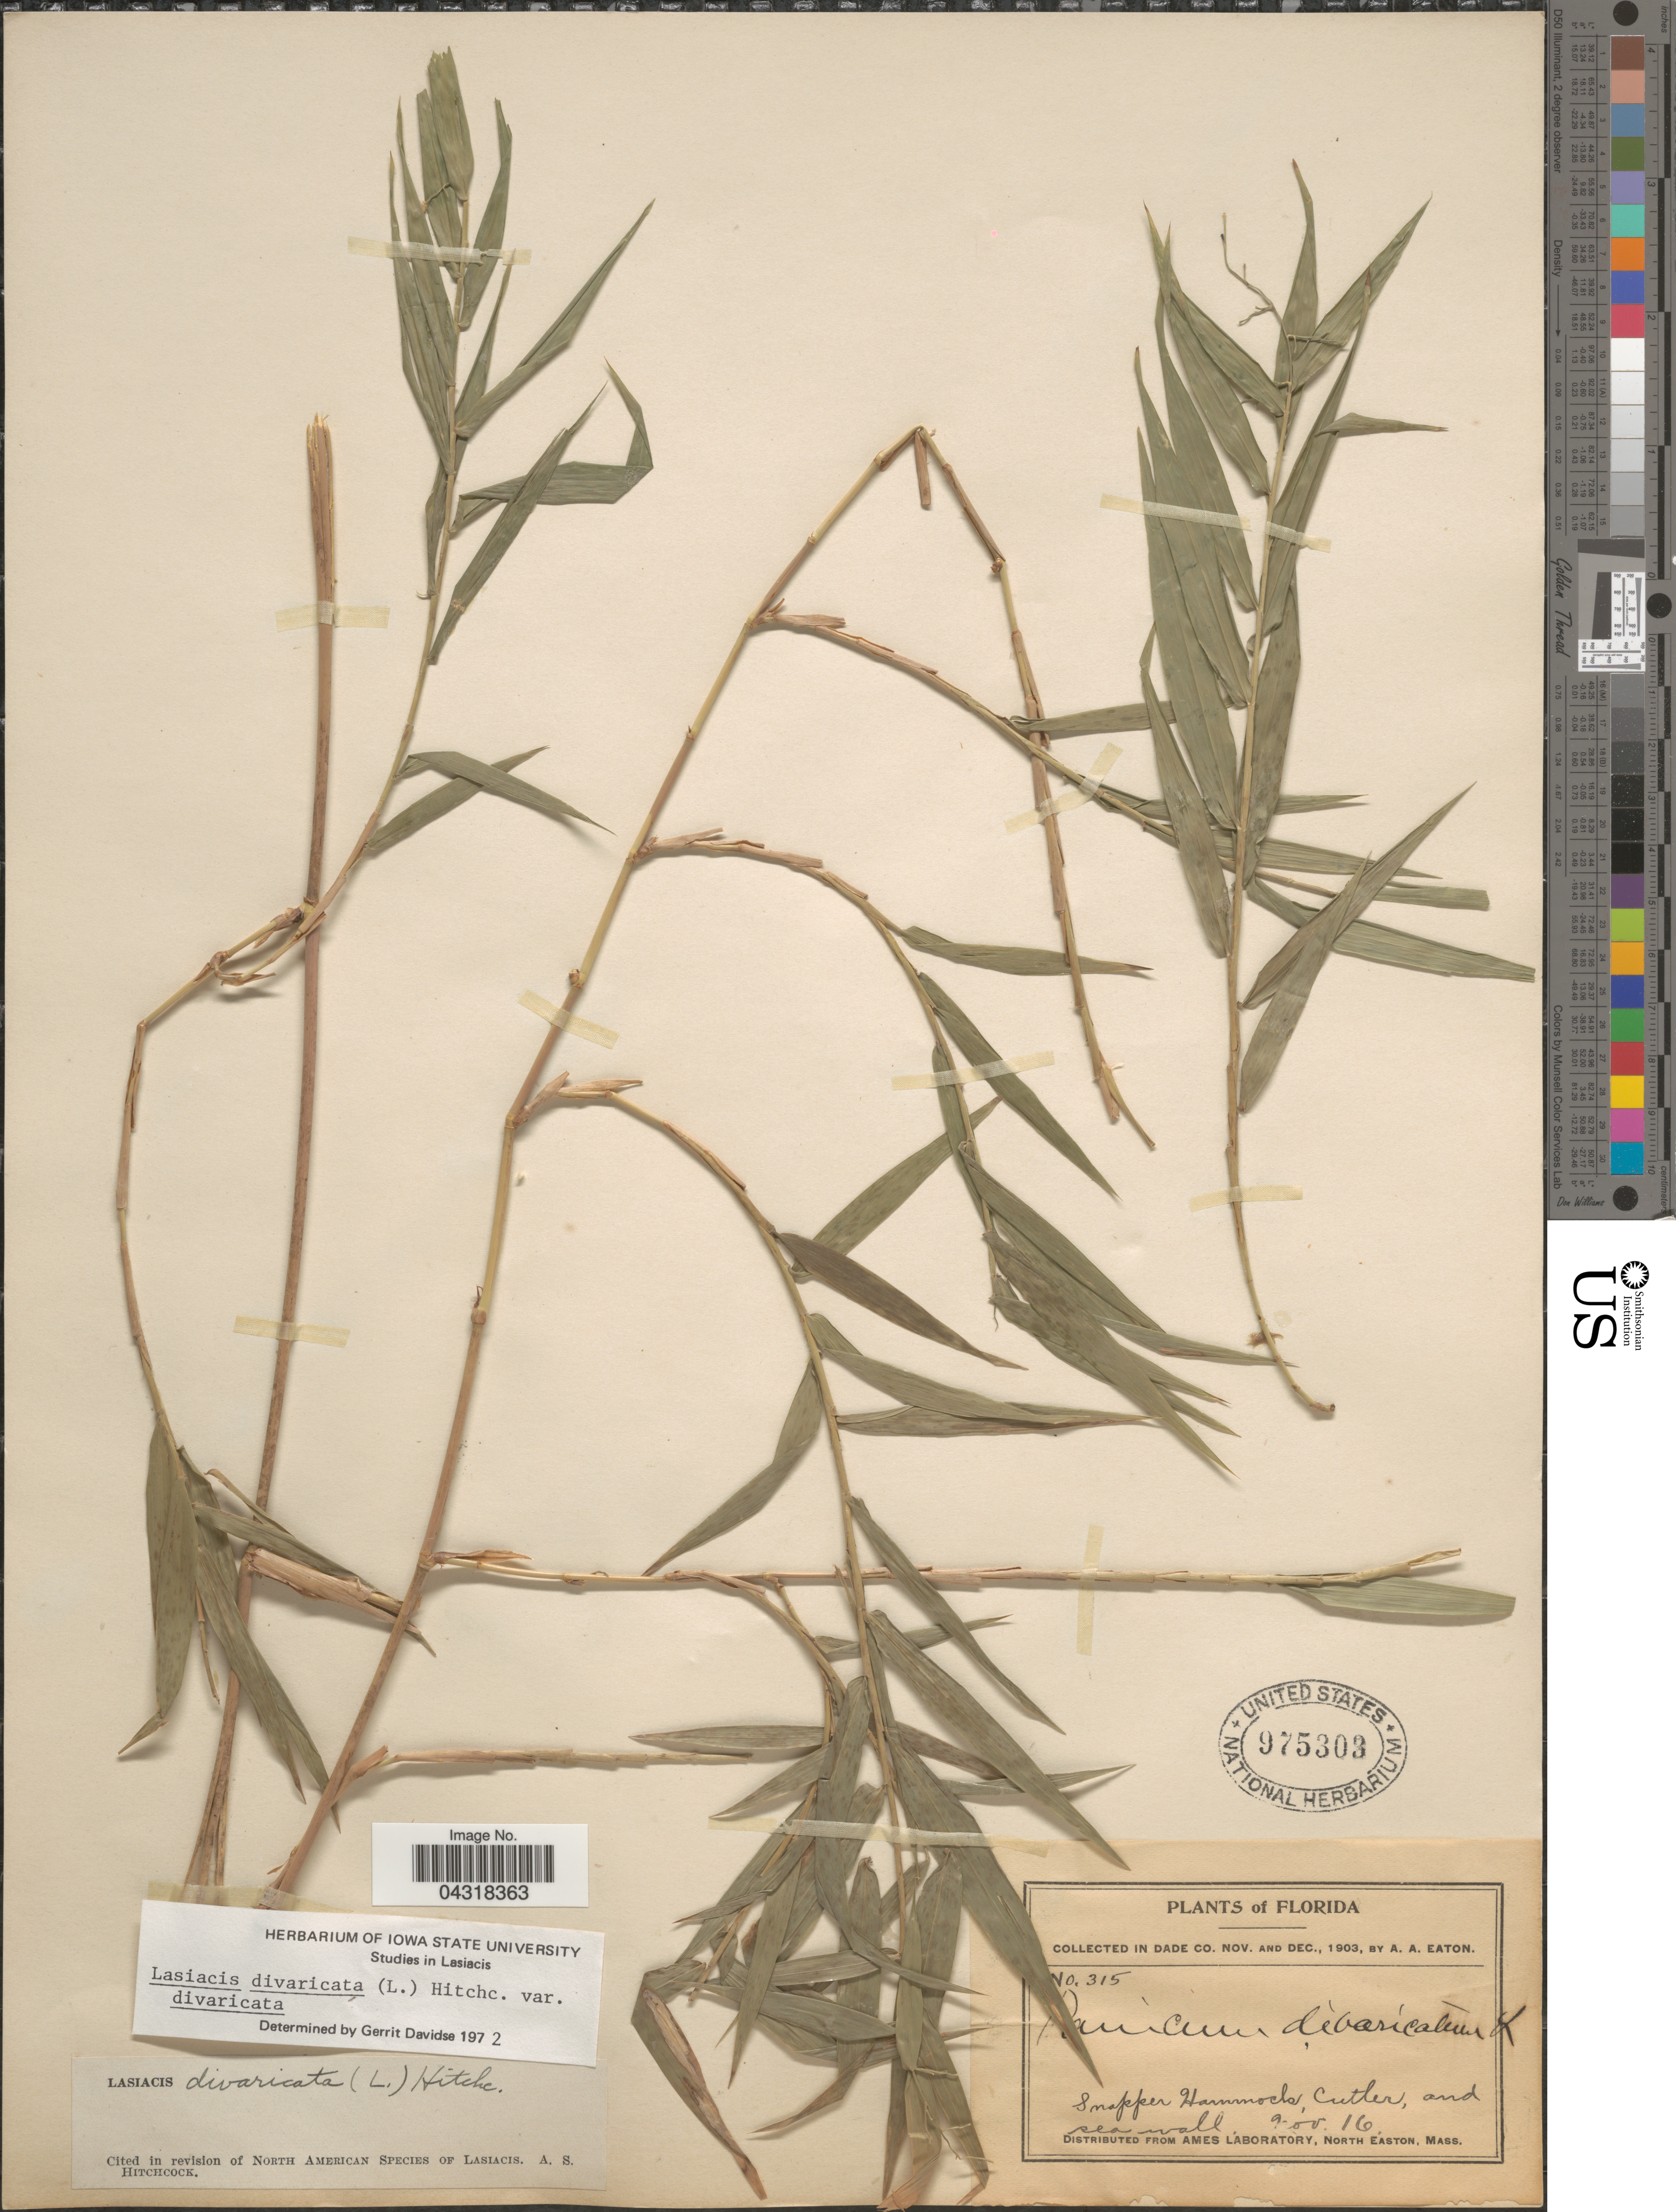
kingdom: Plantae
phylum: Tracheophyta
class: Liliopsida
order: Poales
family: Poaceae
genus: Lasiacis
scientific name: Lasiacis divaricata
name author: (L.) Hitchc.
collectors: A. A. Eaton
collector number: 315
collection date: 1903-11-16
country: United States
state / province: Florida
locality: In Dade Co. Snapper Hammocks Cutler, and sea wall.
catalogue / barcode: US 975303